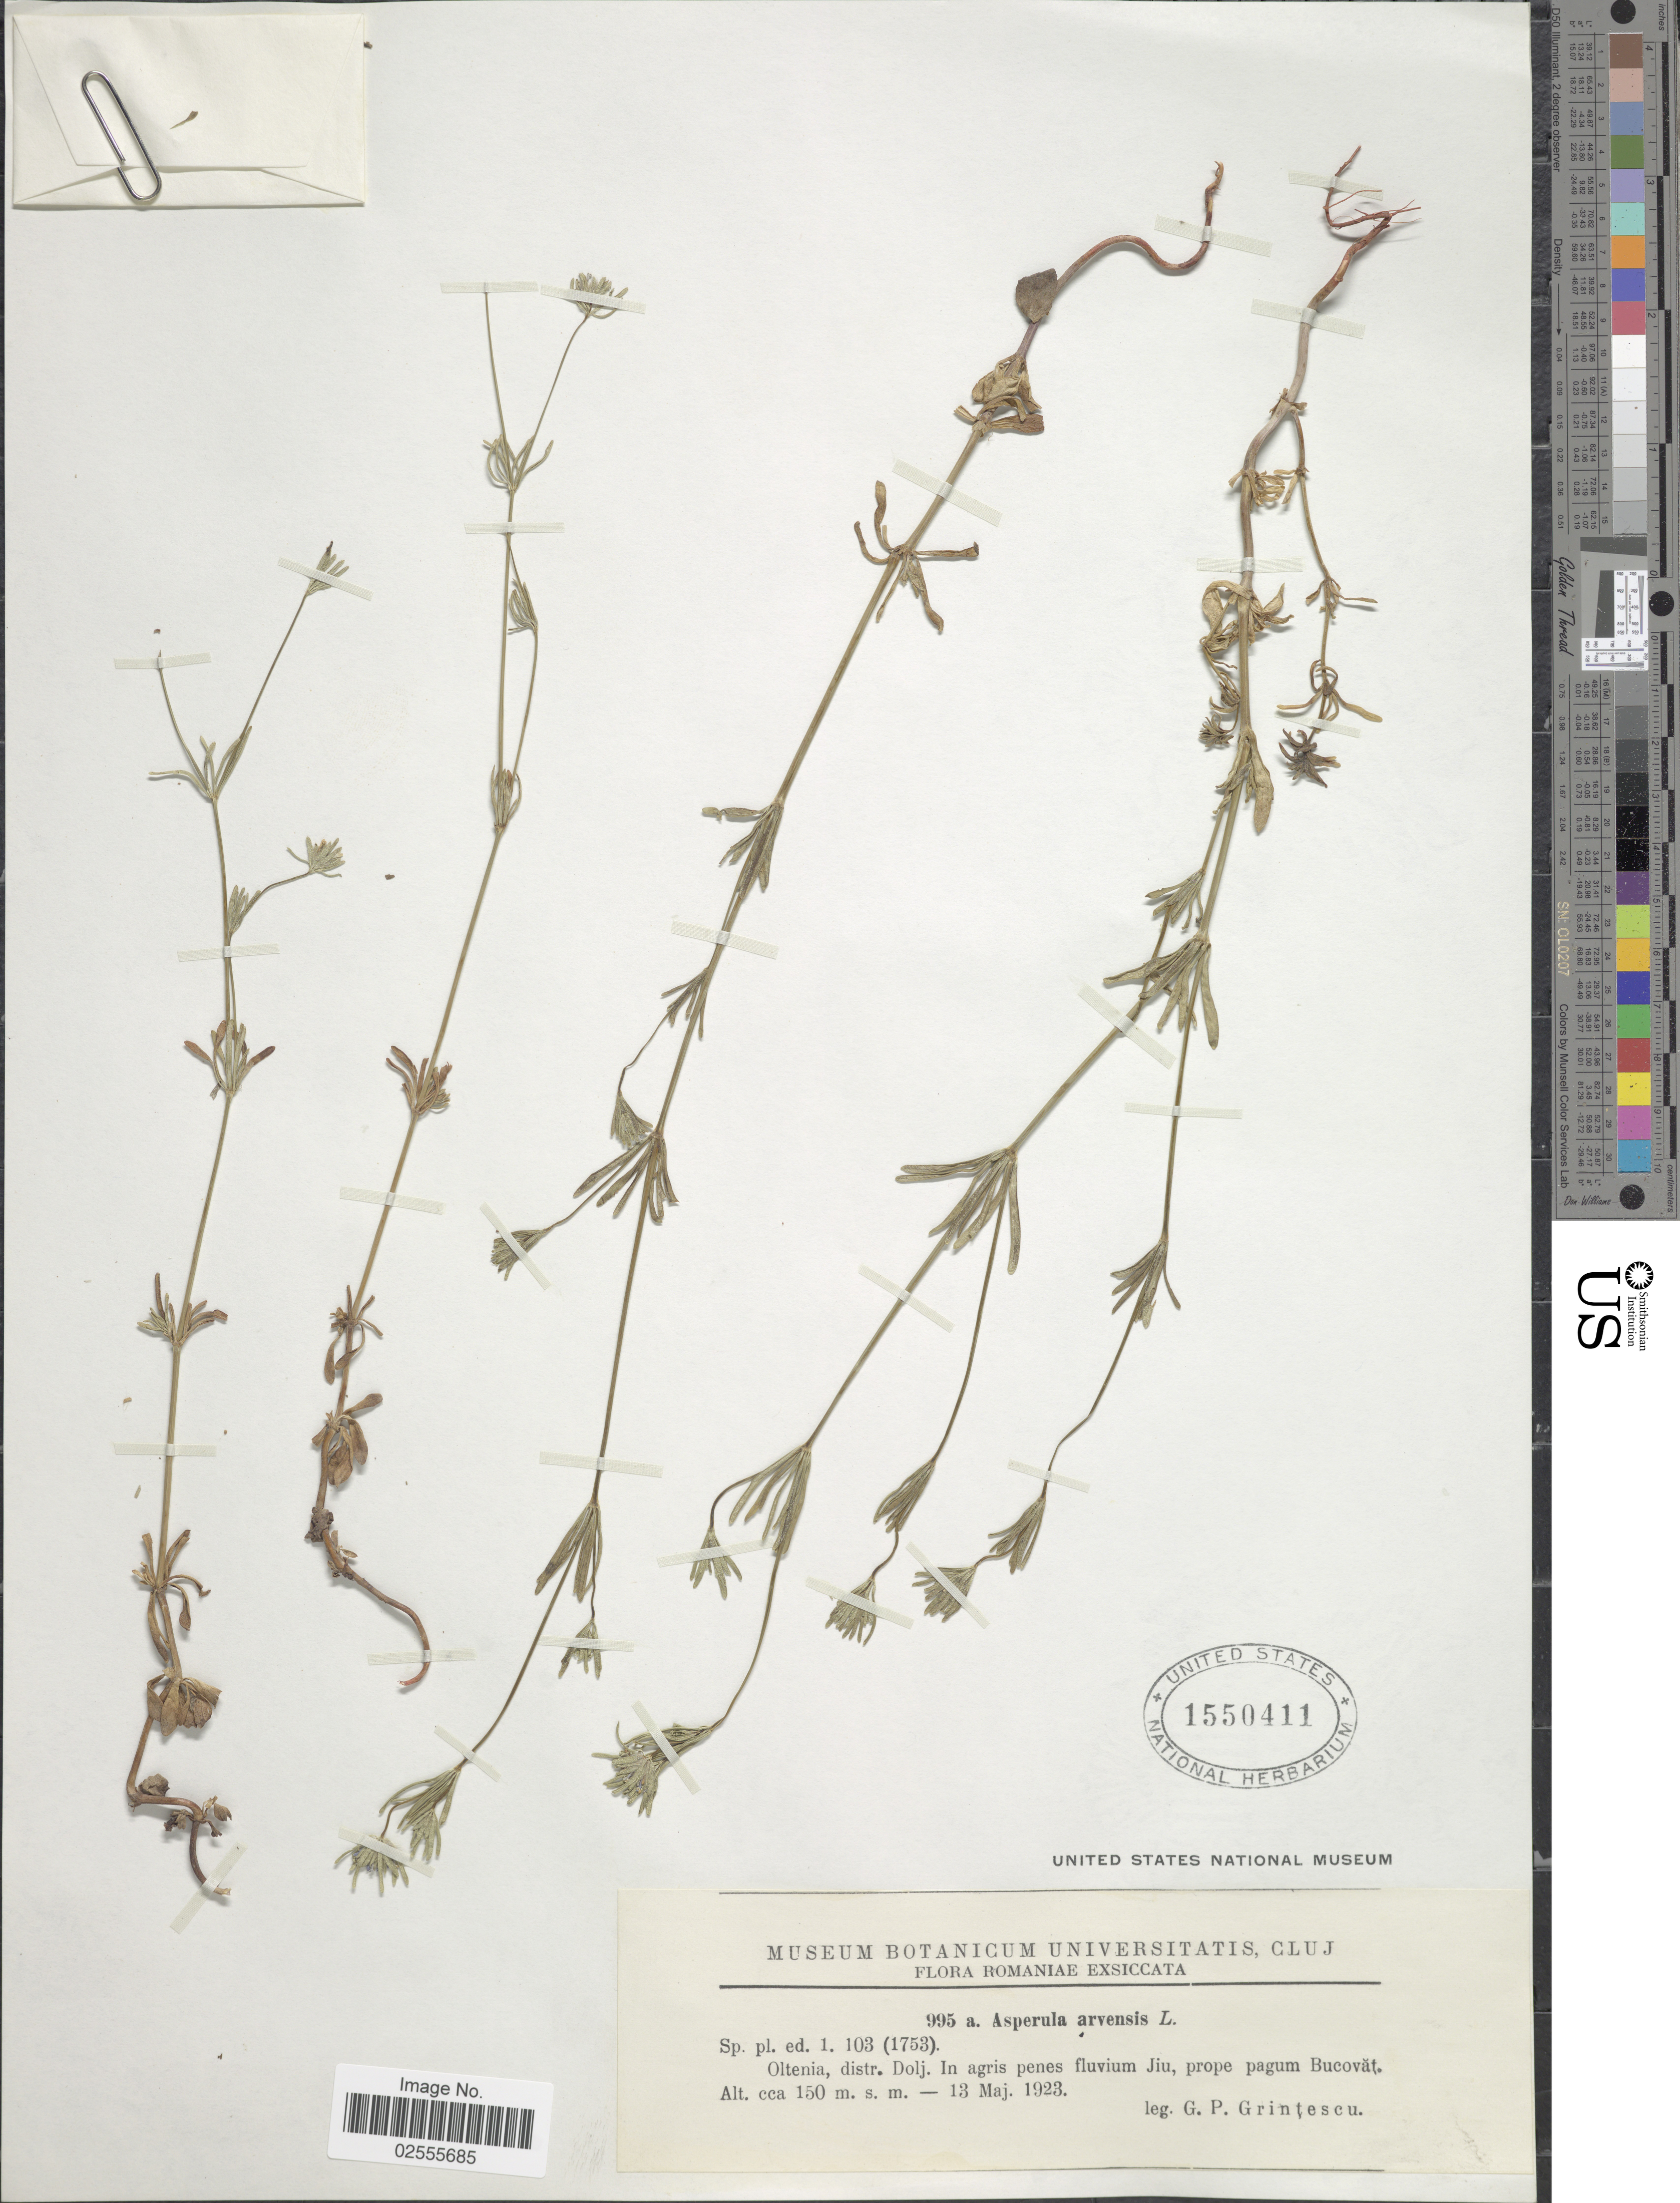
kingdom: Plantae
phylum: Tracheophyta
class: Magnoliopsida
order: Gentianales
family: Rubiaceae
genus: Asperula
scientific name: Asperula arvensis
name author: L.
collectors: G. Grintescu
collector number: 995a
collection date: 1923-05-13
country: Romania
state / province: Dolj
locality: Oltenia, In agris penes fluvium Jiu, prope pagum Bucovat.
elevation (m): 150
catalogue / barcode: US 1550411